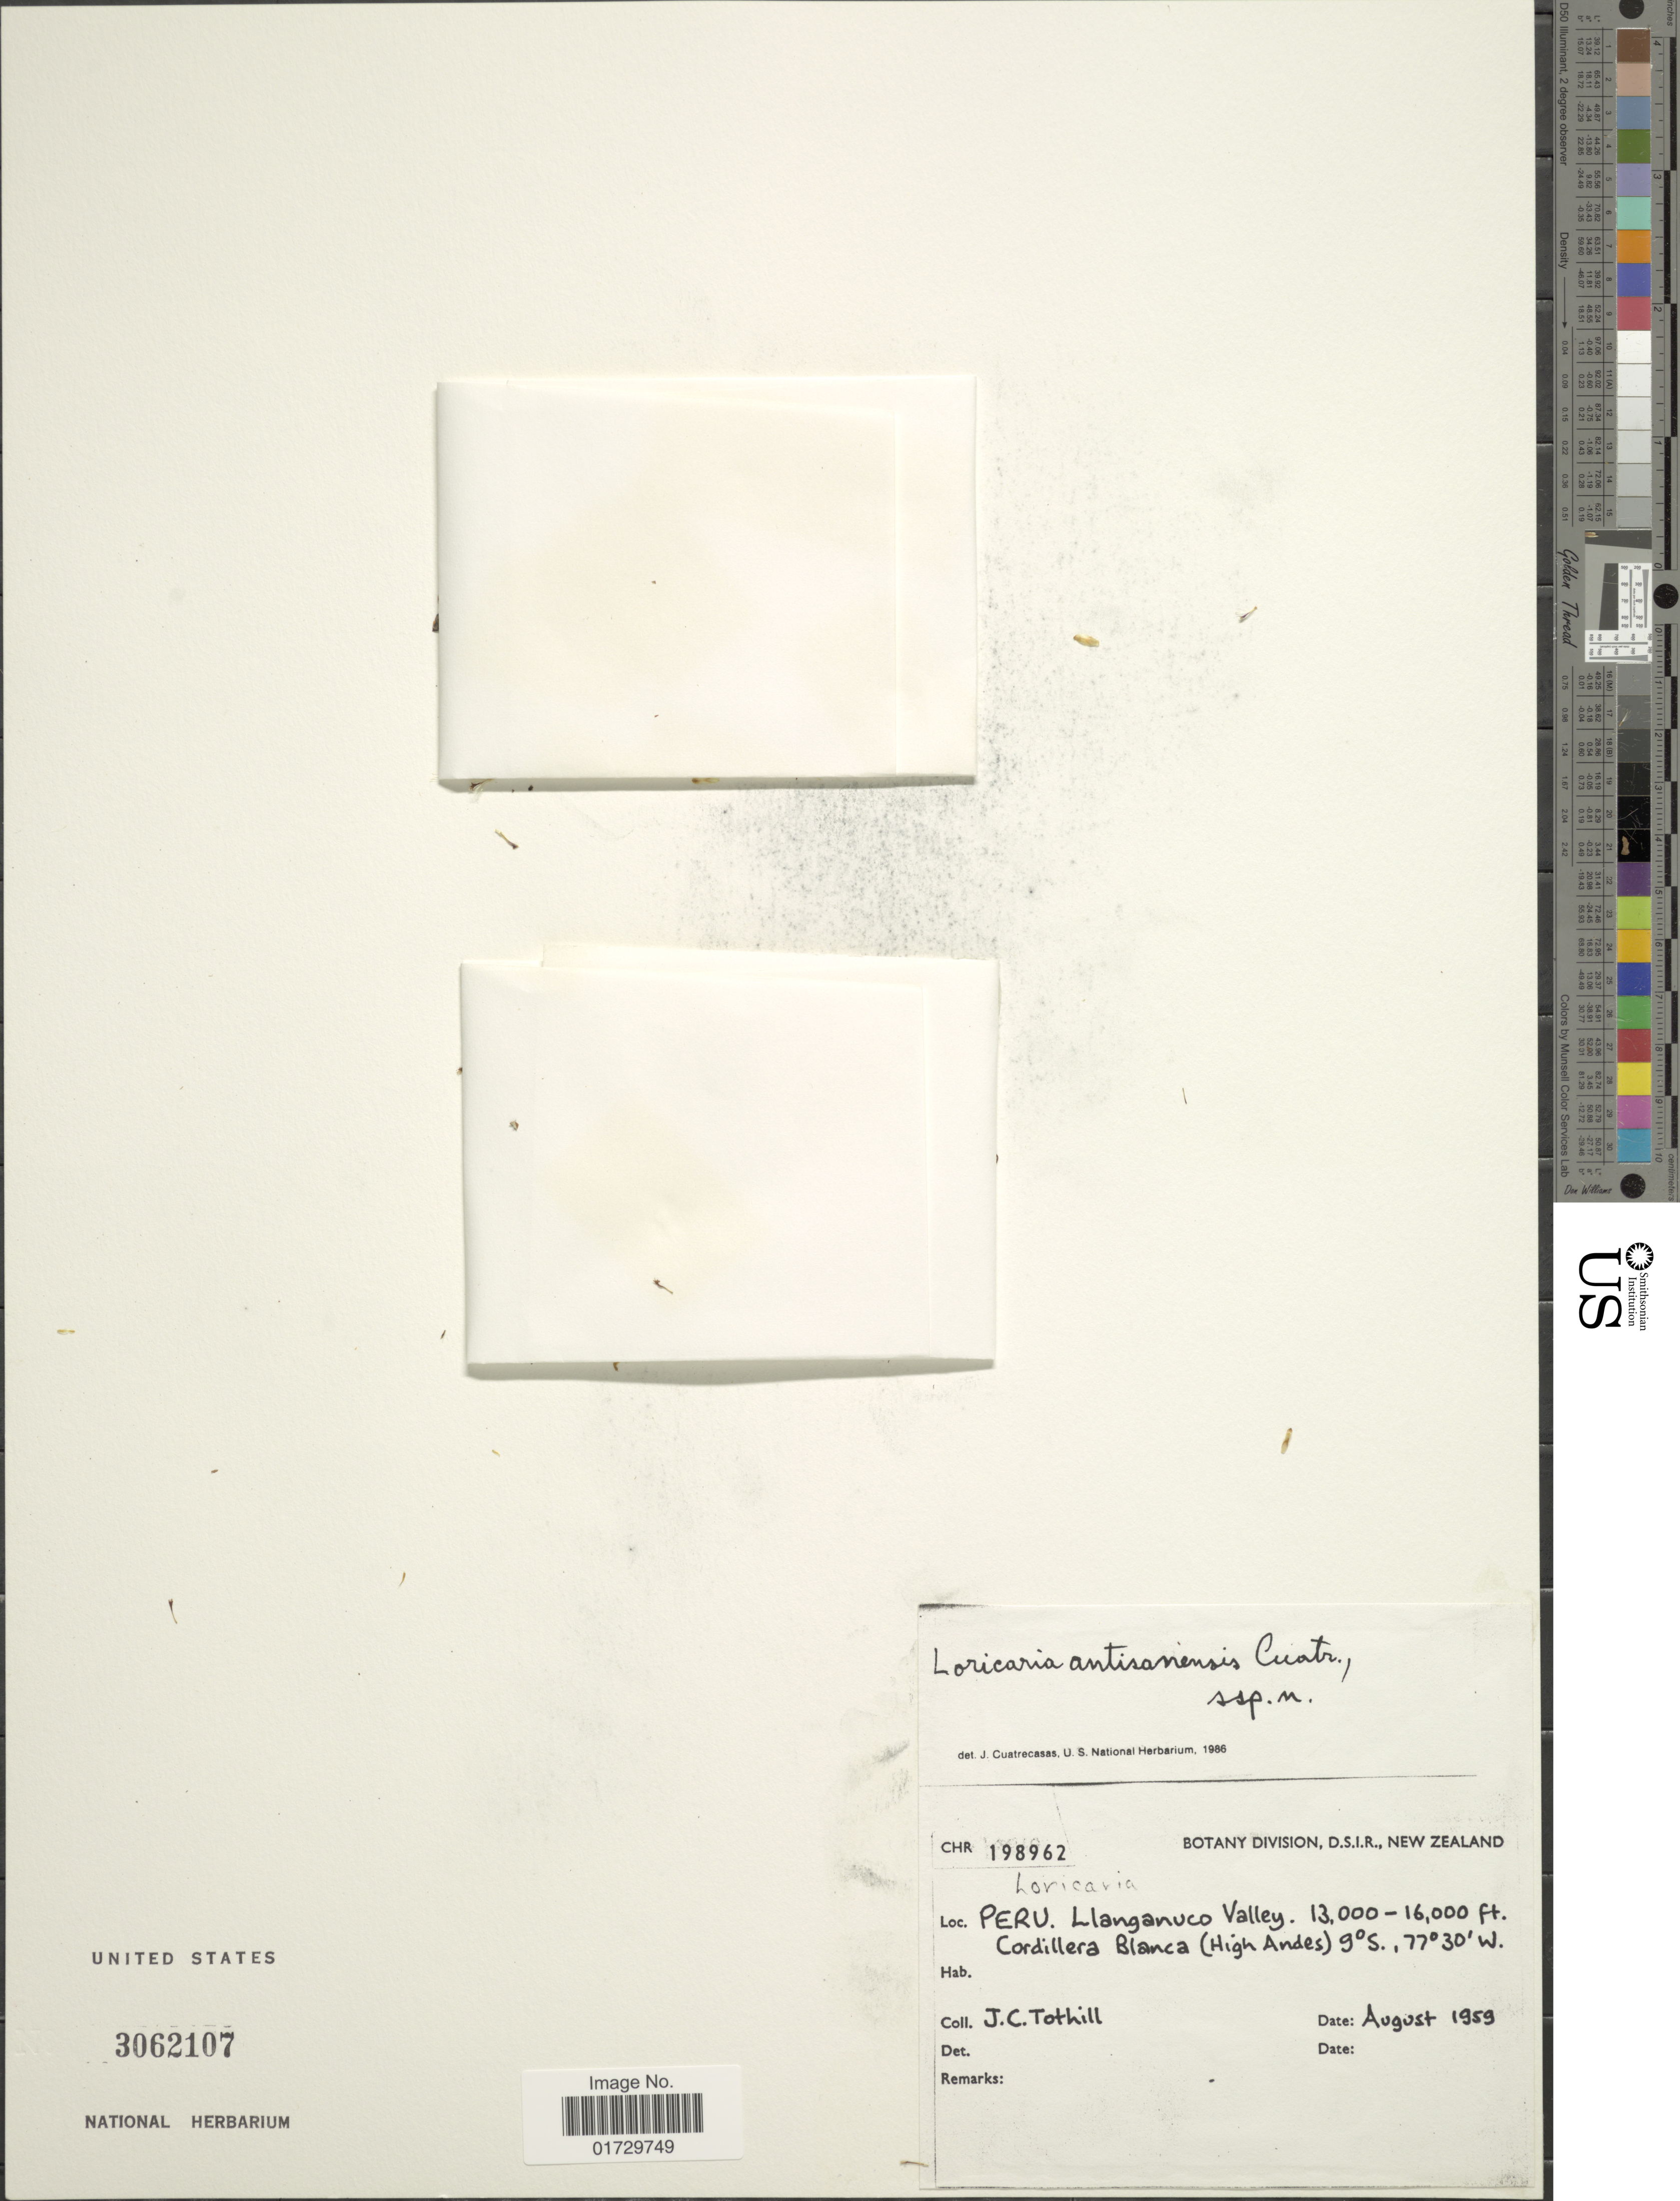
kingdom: Plantae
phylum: Tracheophyta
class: Magnoliopsida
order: Asterales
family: Asteraceae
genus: Loricaria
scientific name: Loricaria antisanensis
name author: Cuatrec.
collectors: J. C. Tothill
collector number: CHR198962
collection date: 1959-08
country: Peru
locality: Llanganuco Valley, Cordillera Blanca (High Andes)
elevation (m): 3962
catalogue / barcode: US 3062107